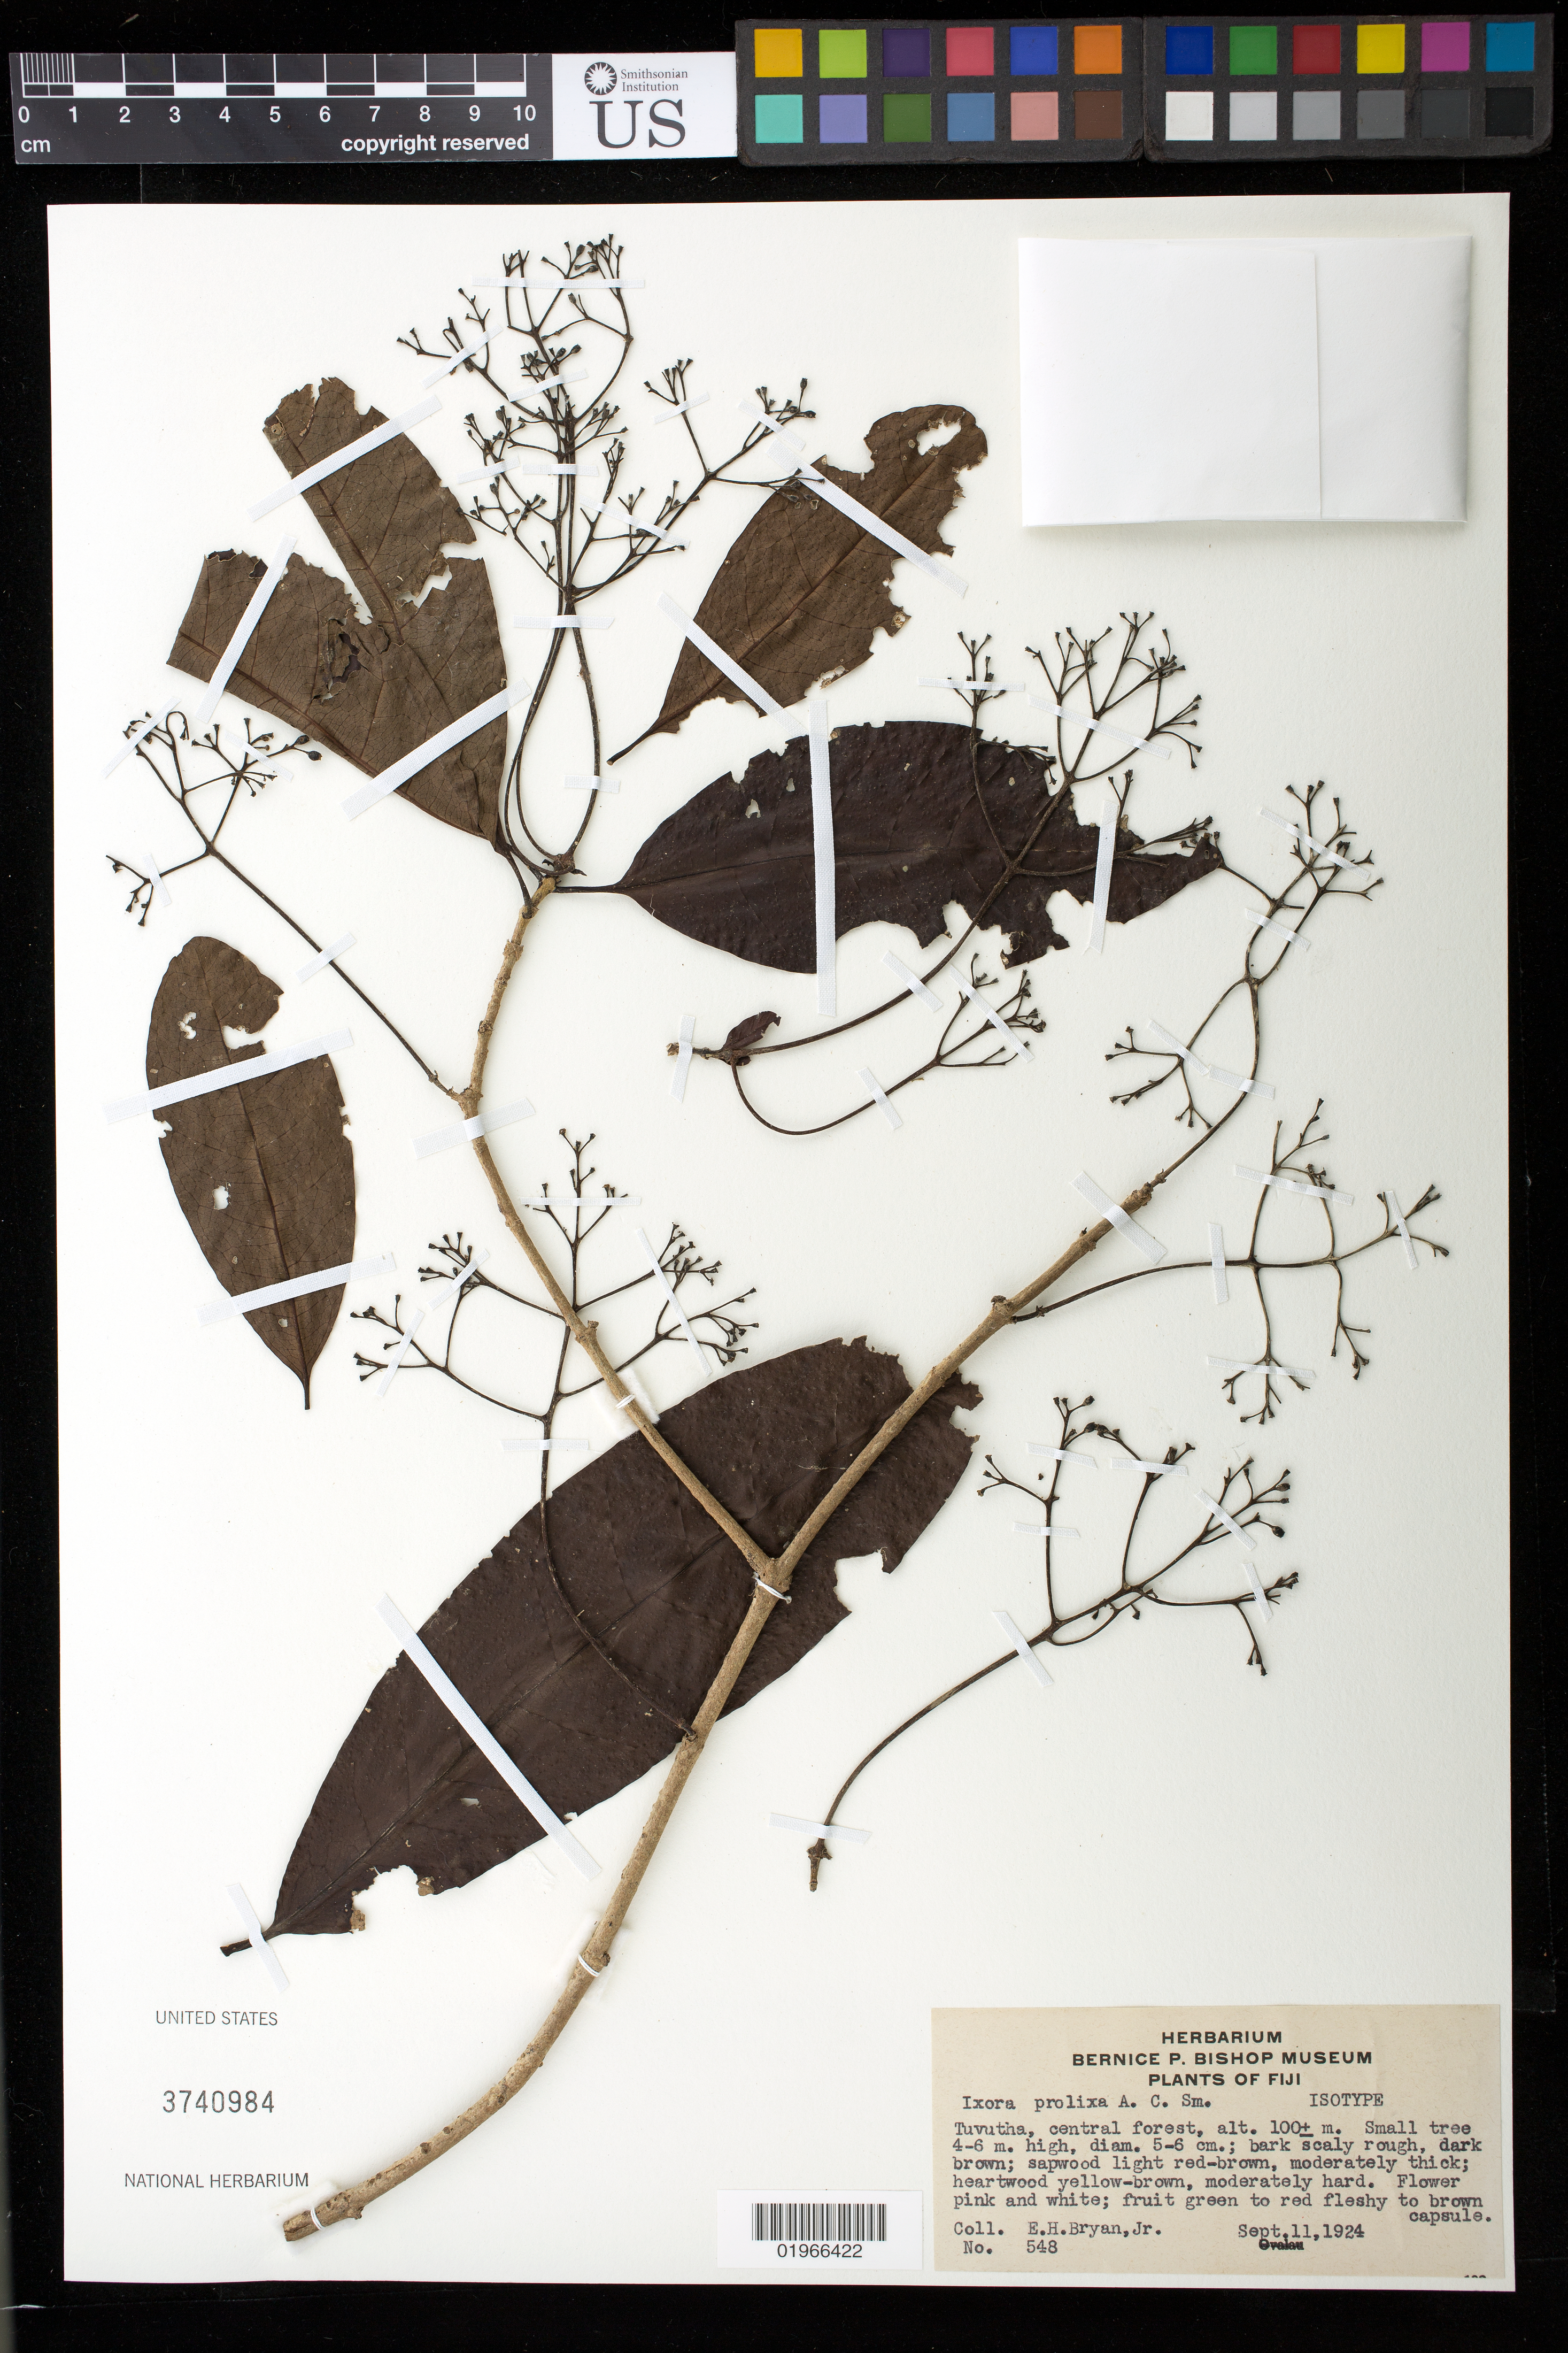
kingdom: Plantae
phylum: Tracheophyta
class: Magnoliopsida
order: Gentianales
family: Rubiaceae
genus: Ixora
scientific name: Ixora prolixa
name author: A.C. Sm.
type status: Isotype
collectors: J. Bryan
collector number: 548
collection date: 1924-09-11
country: Fiji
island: Tuvuca [Tuvutha] I.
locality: Tuvutha, Central forest.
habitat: Forest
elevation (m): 100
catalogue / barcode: US 3740984